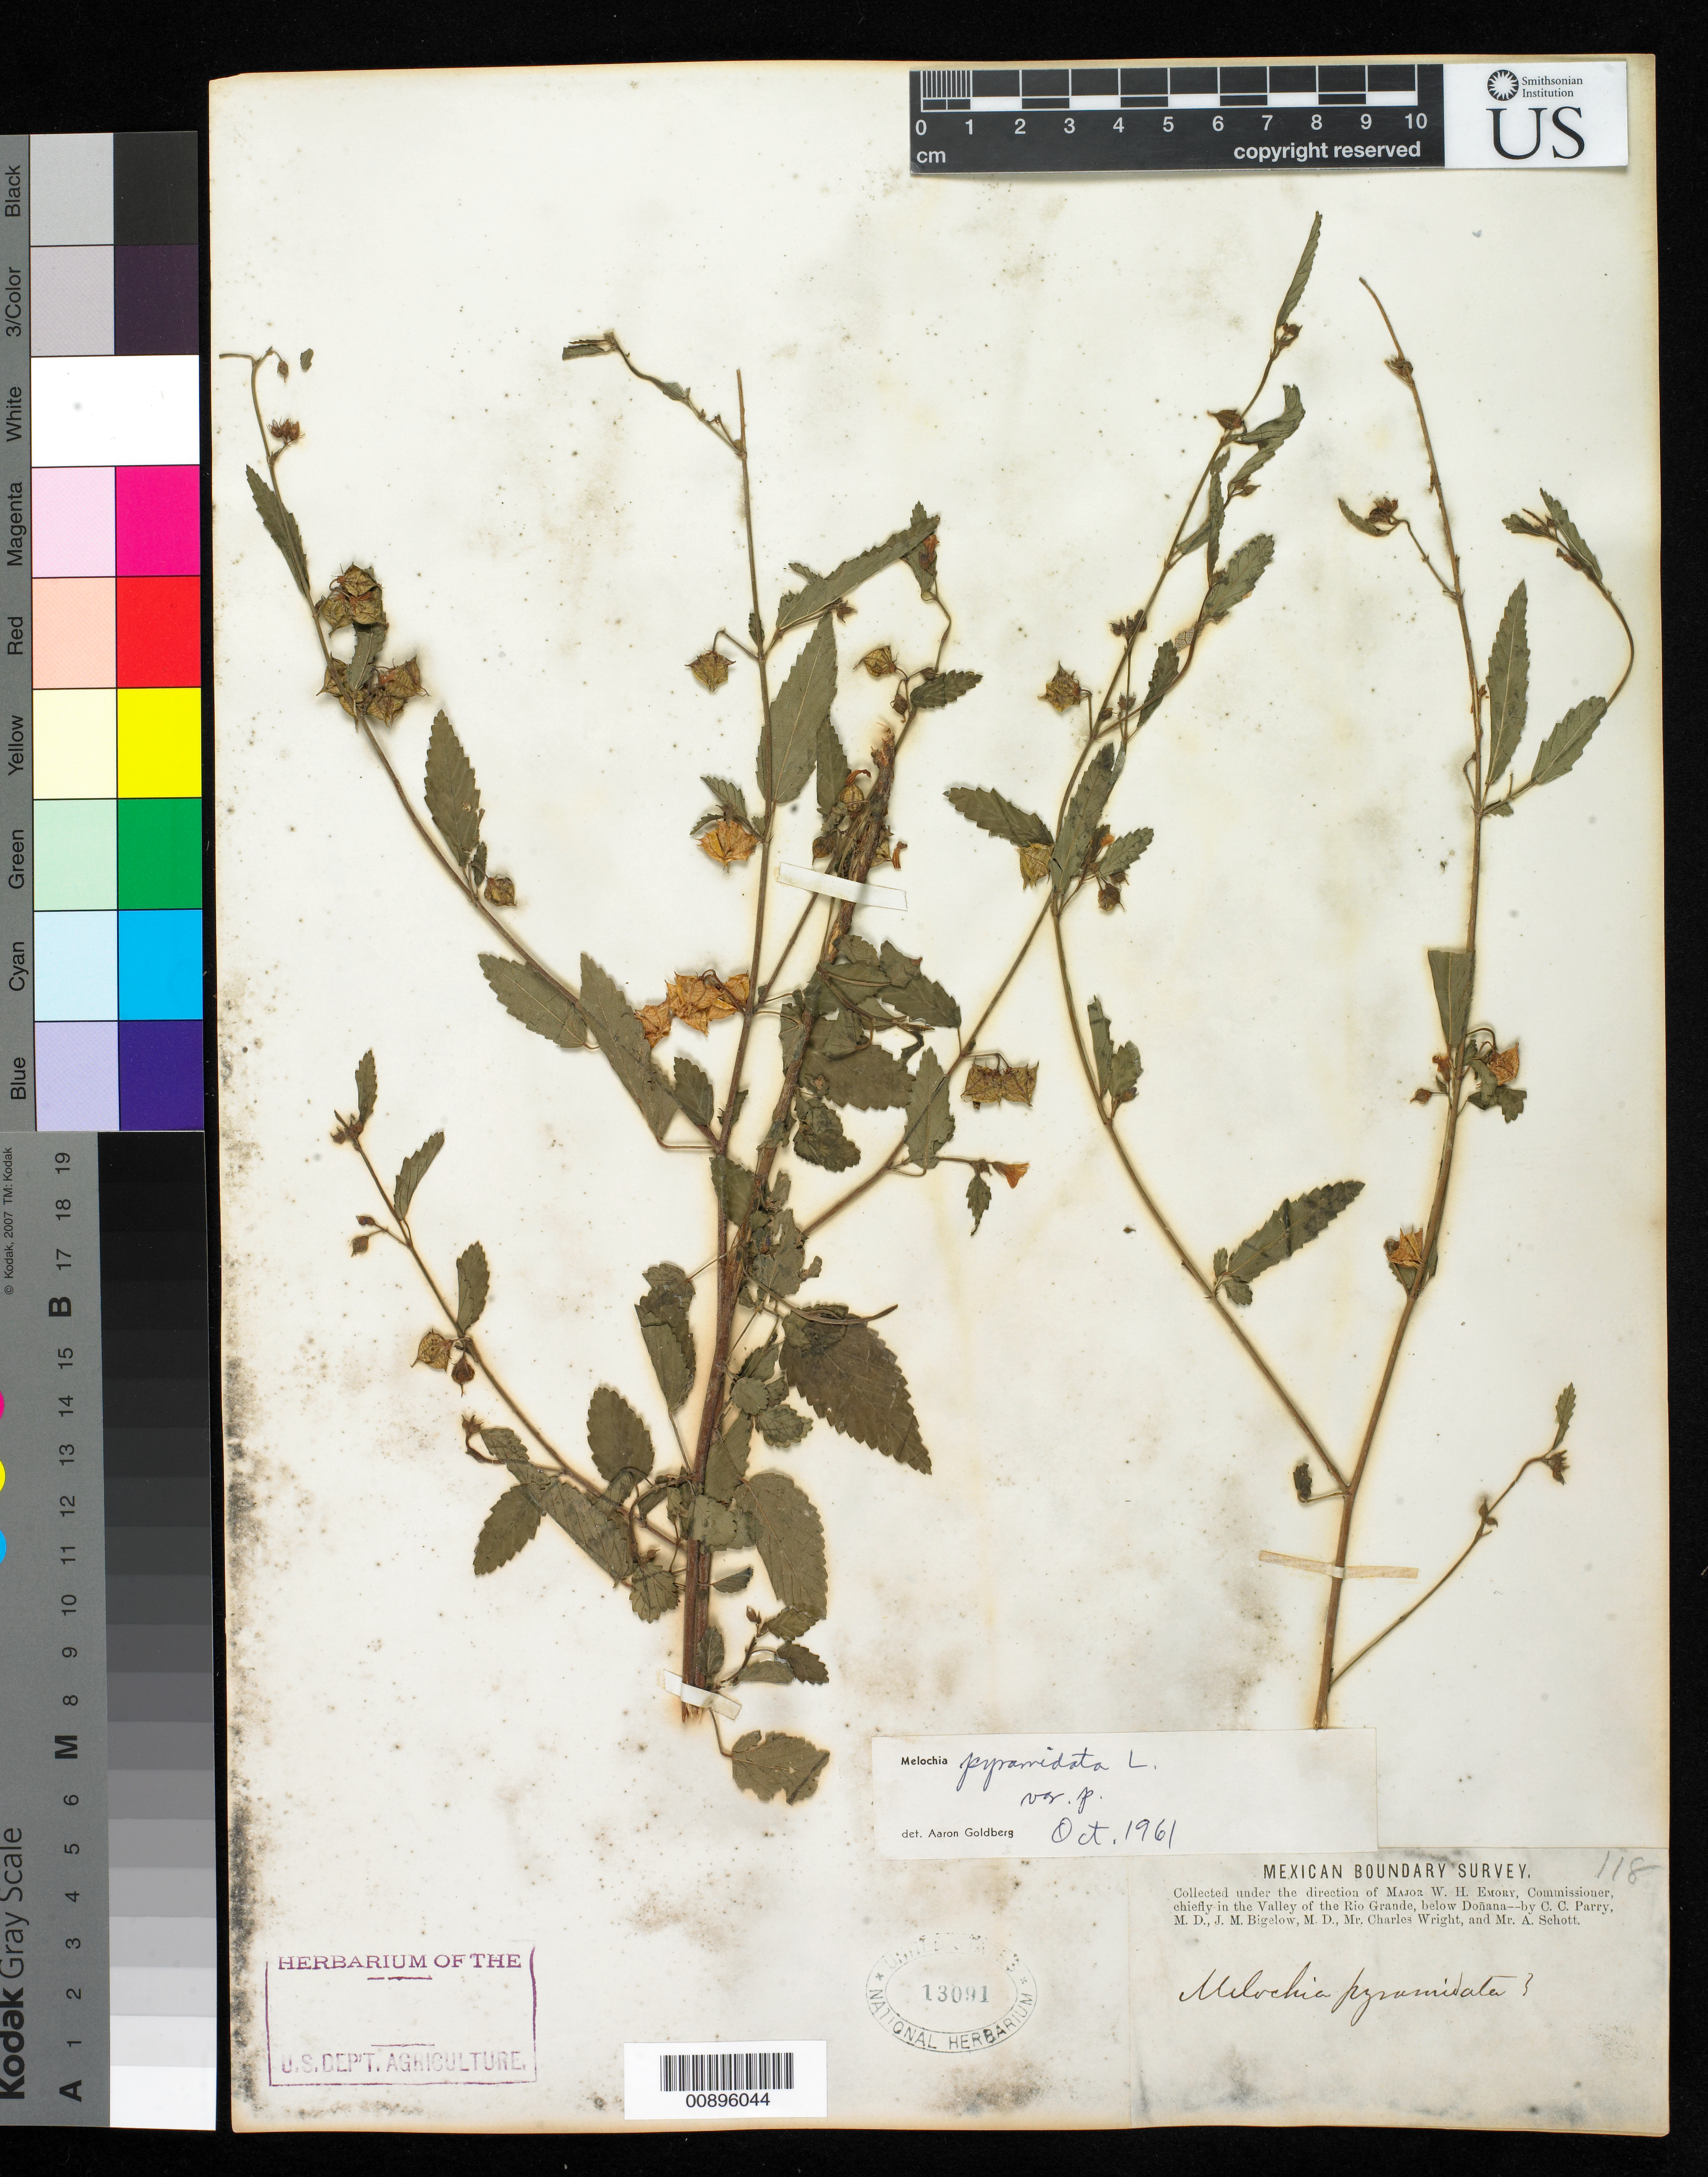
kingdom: Plantae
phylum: Tracheophyta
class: Magnoliopsida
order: Malvales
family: Malvaceae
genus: Melochia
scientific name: Melochia pyramidata var. pyramidata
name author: L.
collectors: C. C. Parry, J. M. Bigelow, C. Wright & A. C. V. Schott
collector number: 118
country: United States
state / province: New Mexico / Texas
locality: Valley of the Rio Grande, below Doñana.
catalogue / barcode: US 13091